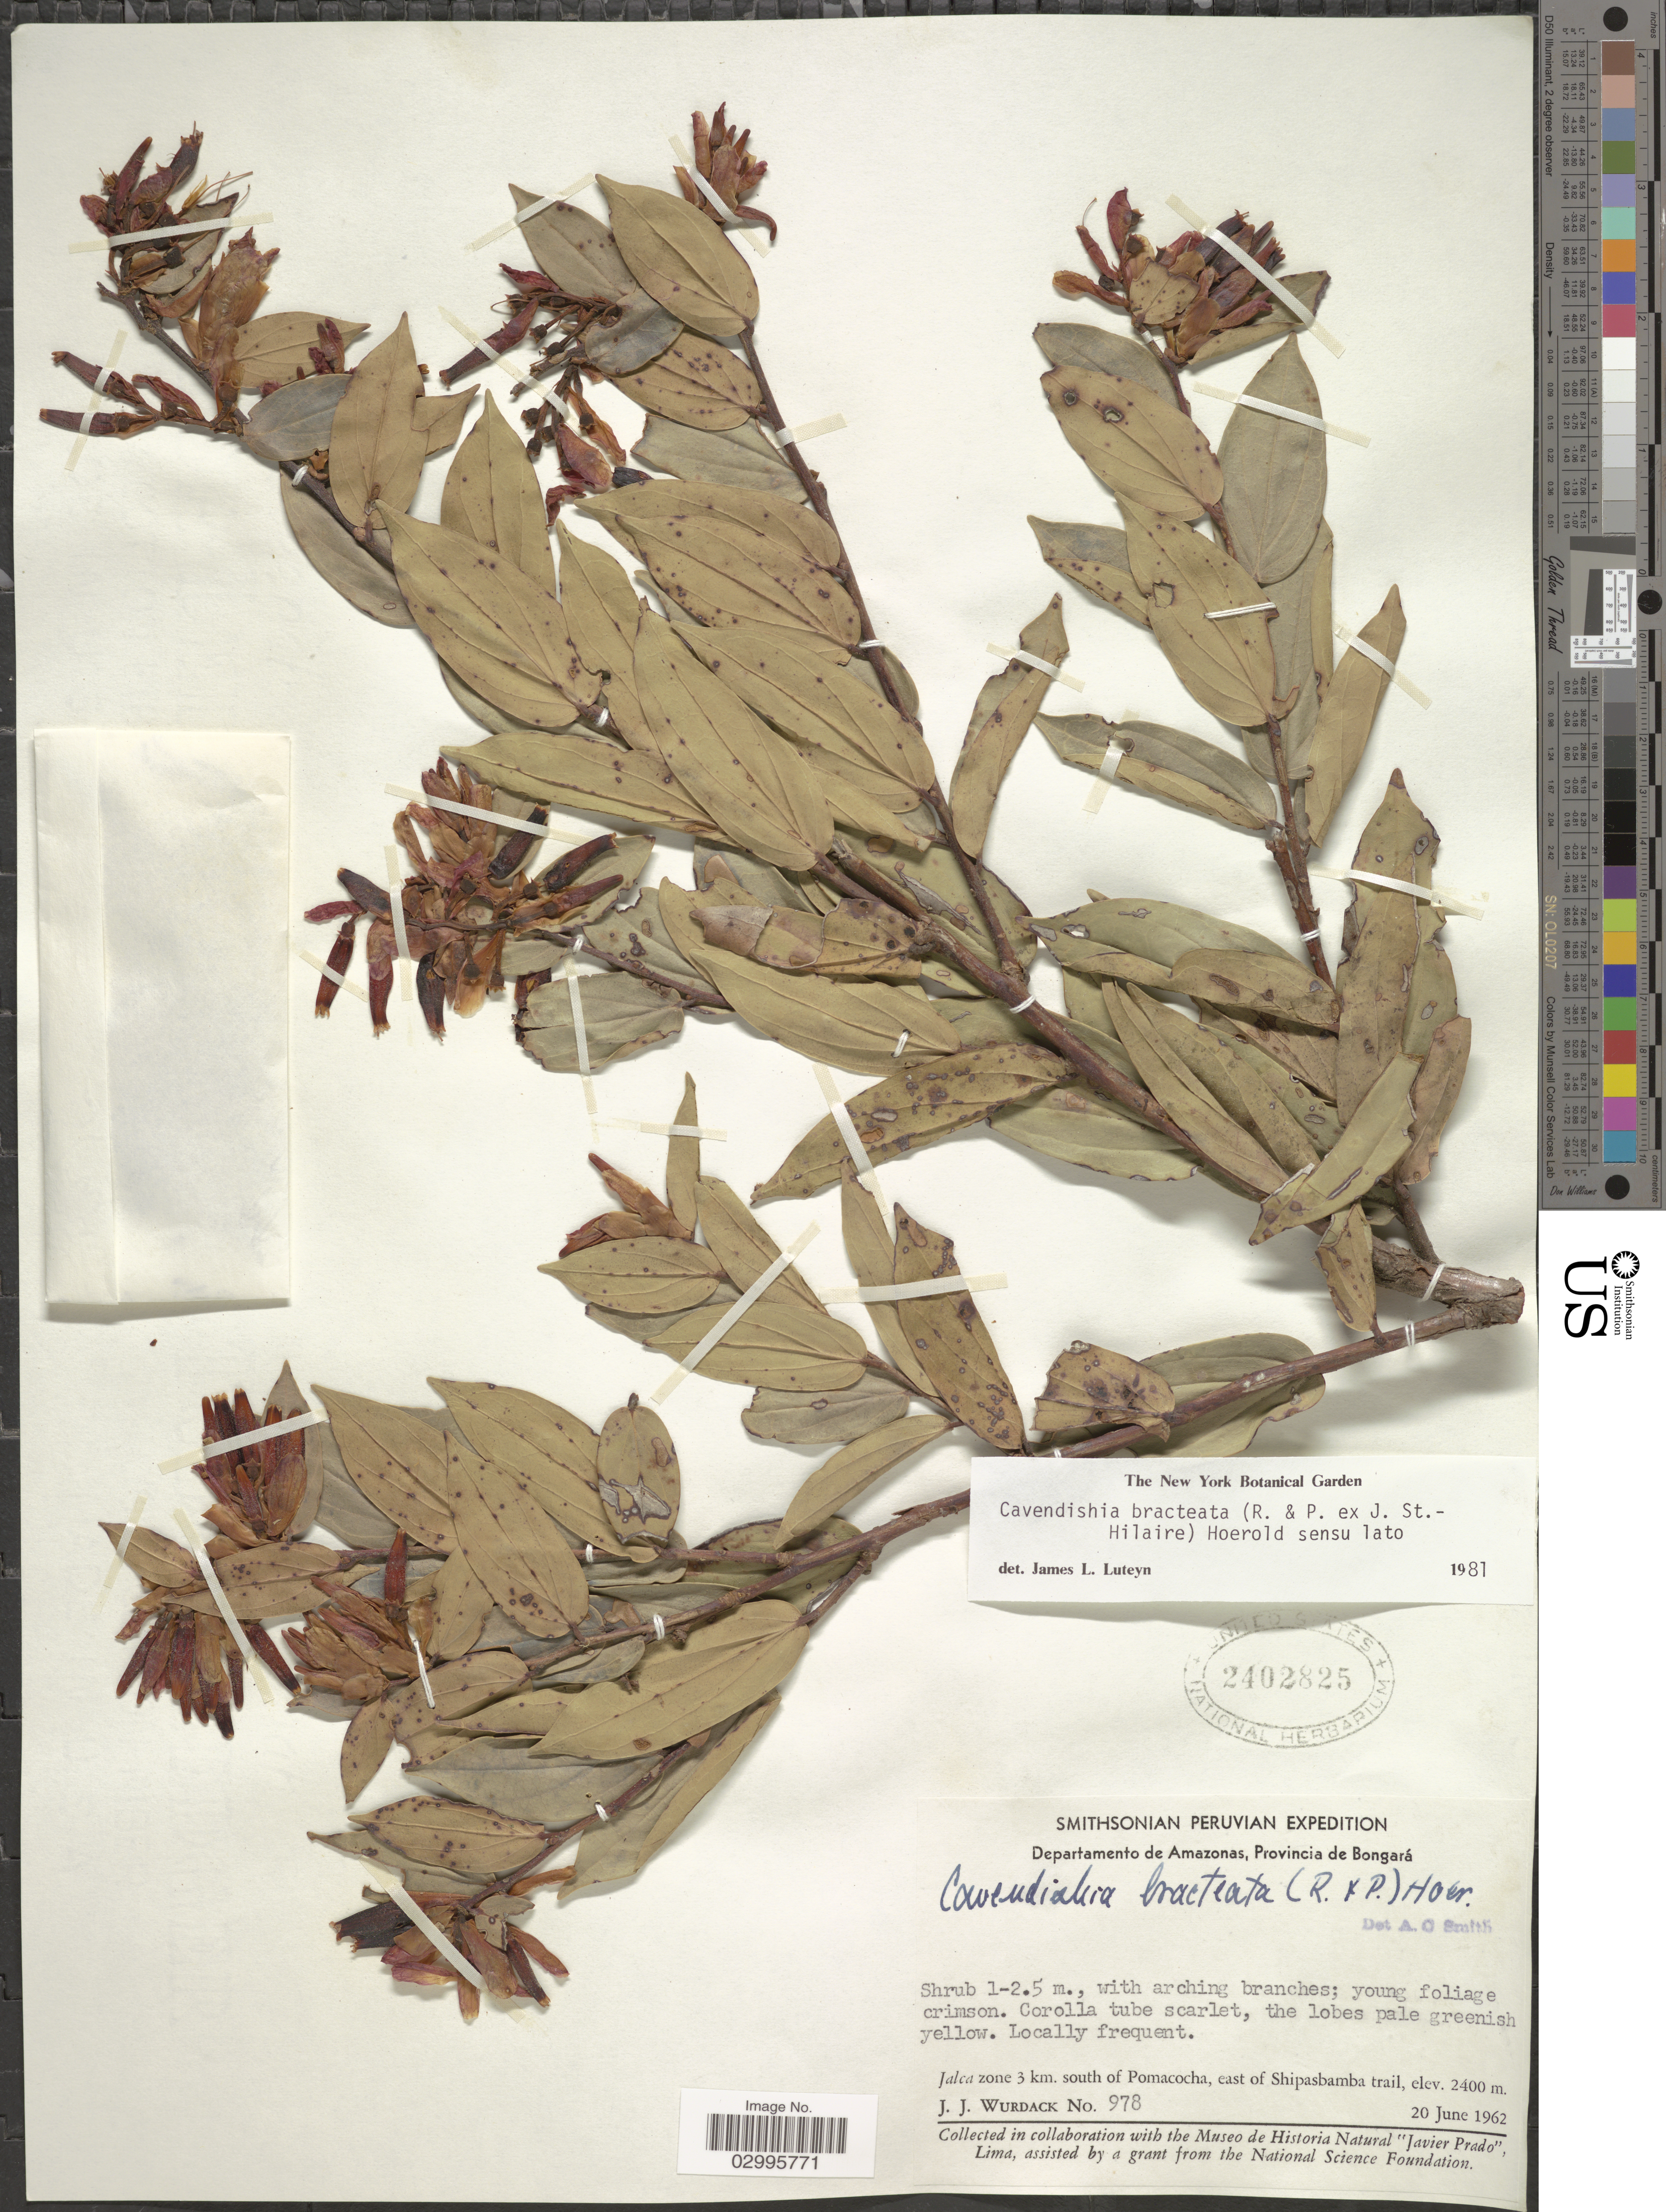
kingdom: Plantae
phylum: Tracheophyta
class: Magnoliopsida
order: Ericales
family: Ericaceae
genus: Cavendishia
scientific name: Cavendishia bracteata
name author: (Ruiz & Pav. ex J. St.-Hil.) Hoerold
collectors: J. J. Wurdack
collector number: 978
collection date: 1962-06-20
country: Peru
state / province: Amazonas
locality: Departamento de Amazonas, Provincia de Bongará. Jalca zone 3 km. south of Pomacocha, east of Shipasbamba trail.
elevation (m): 2400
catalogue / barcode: US 2402825